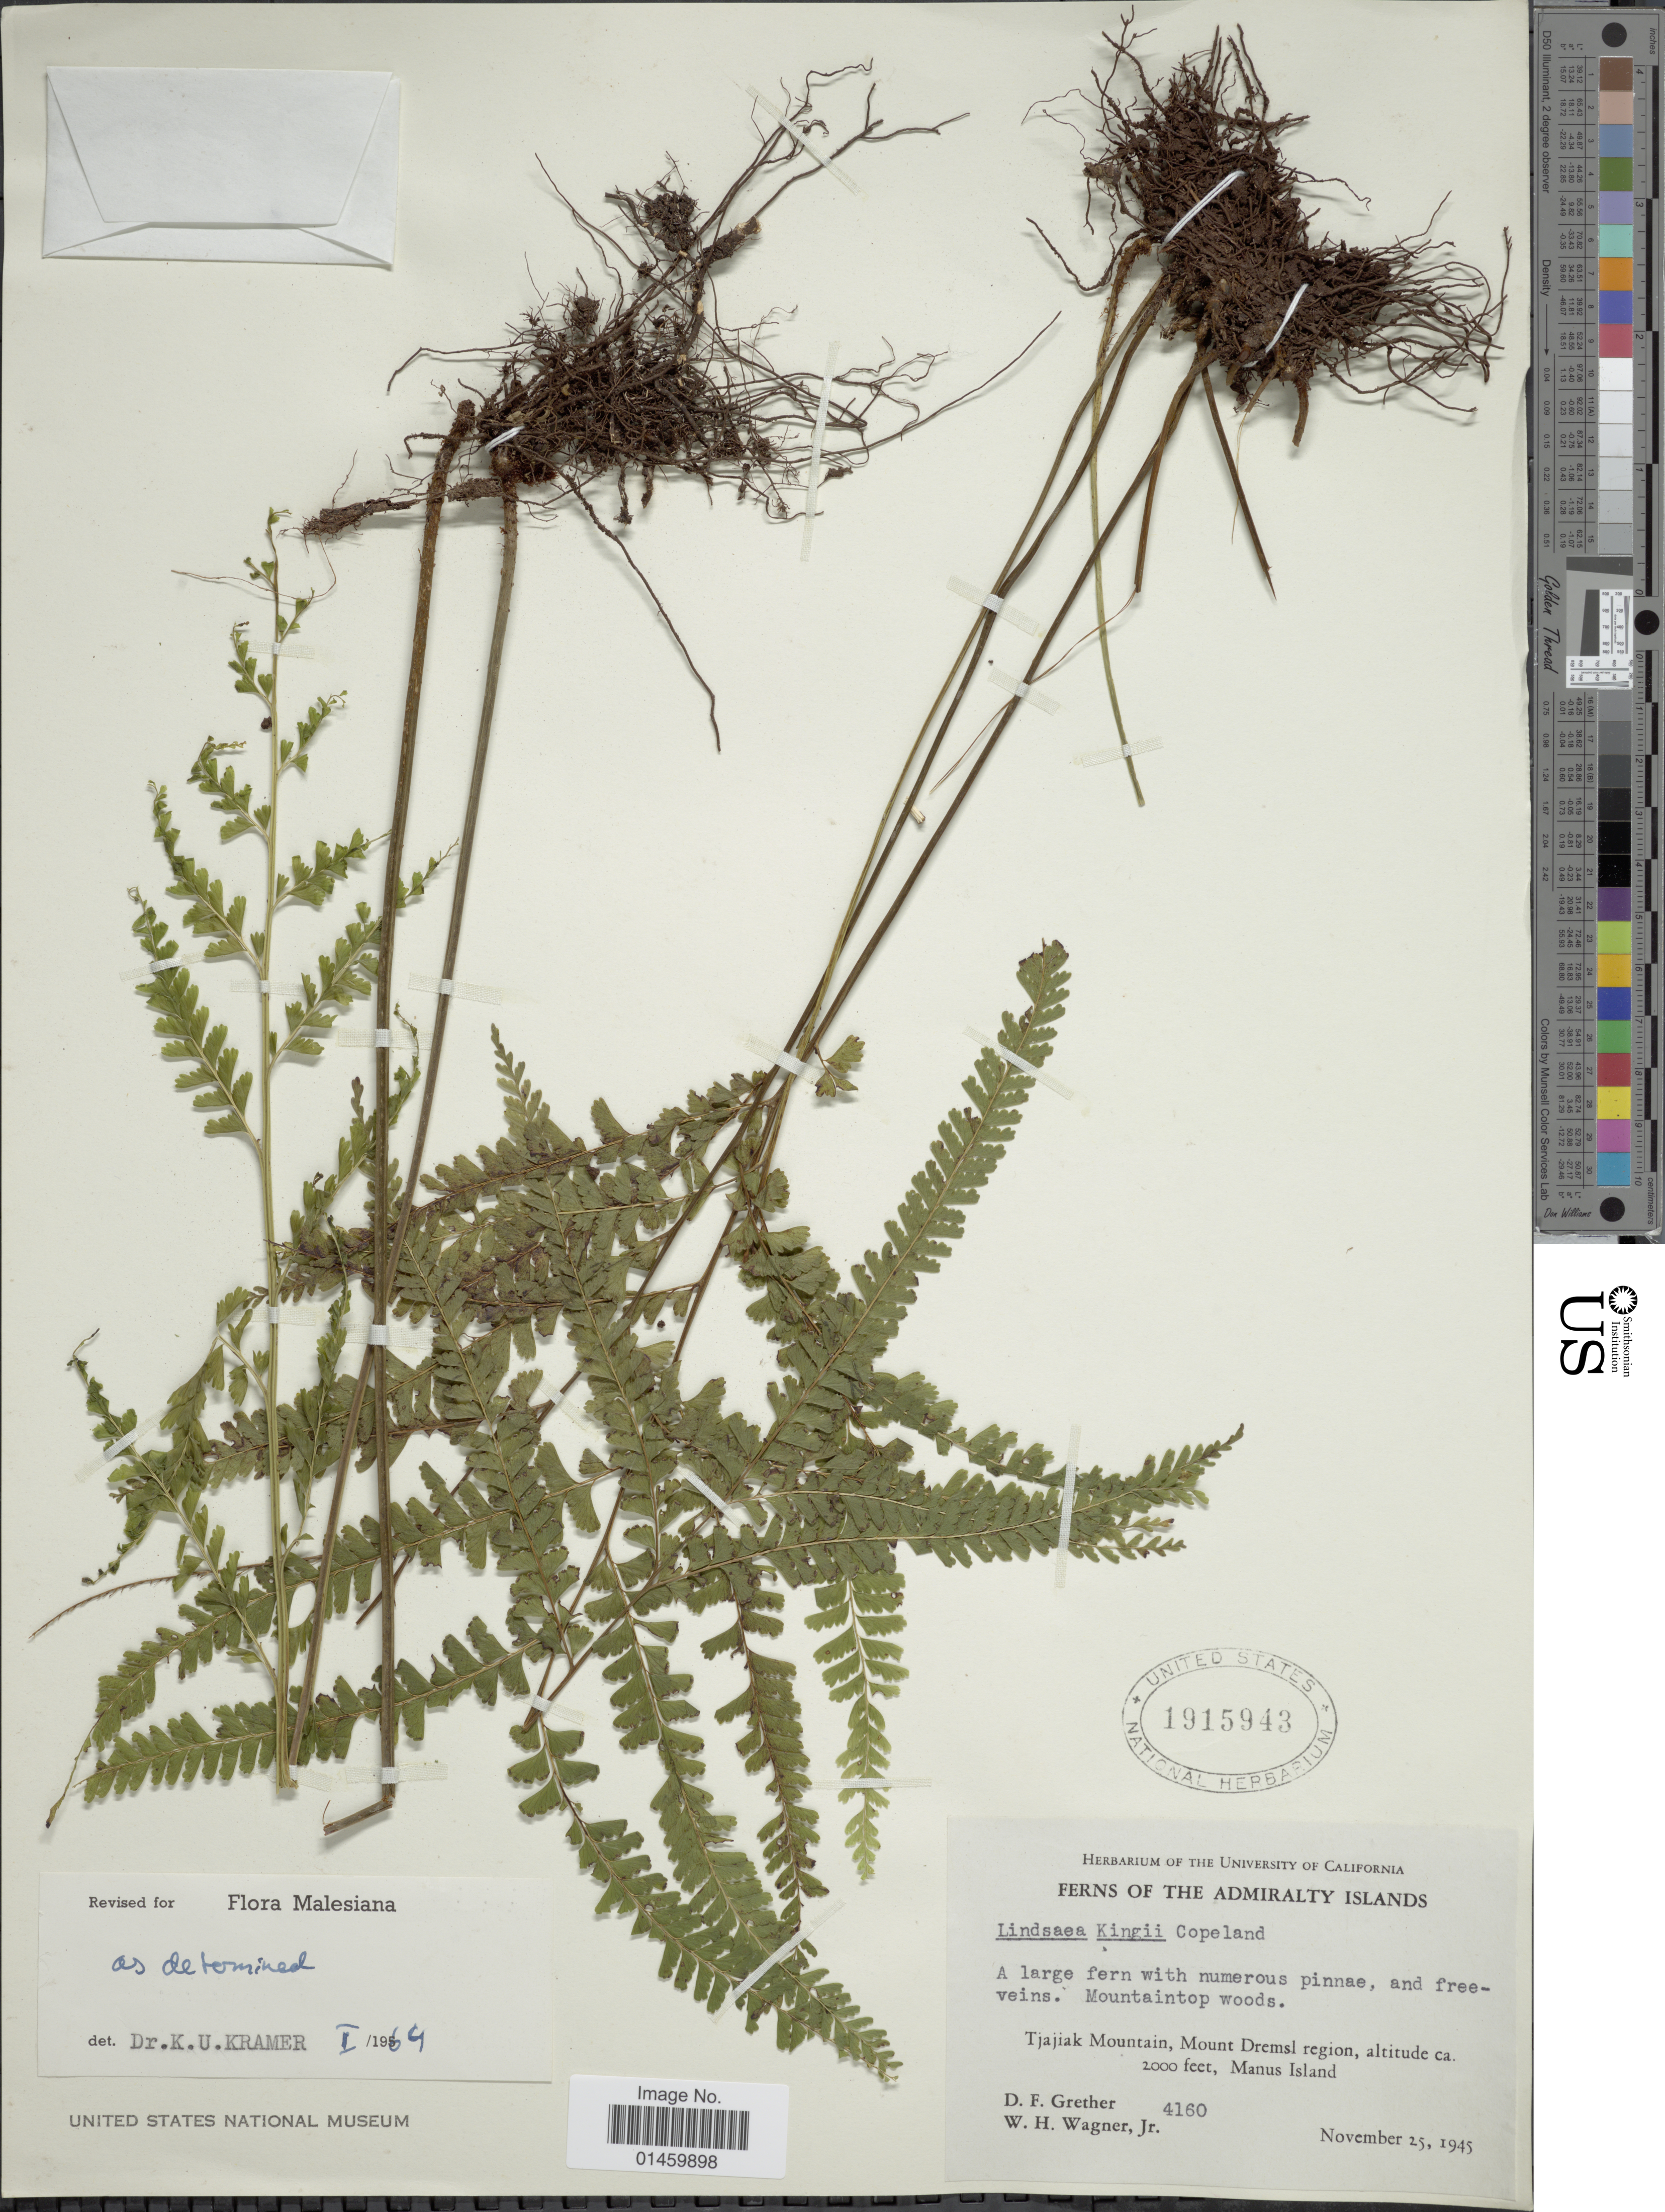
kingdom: Plantae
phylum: Tracheophyta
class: Polypodiopsida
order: Polypodiales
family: Lindsaeaceae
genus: Lindsaea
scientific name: Lindsaea kingii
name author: Copel.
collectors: D. F. Grether & W. H. Wagner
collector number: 4160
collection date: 1945-11-25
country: Papua New Guinea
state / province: Manus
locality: Ferns of the Admiralty Islands. Tjajiak Mountain, Mount Dremsl region. Manus Island.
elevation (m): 610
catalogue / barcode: US 1915943